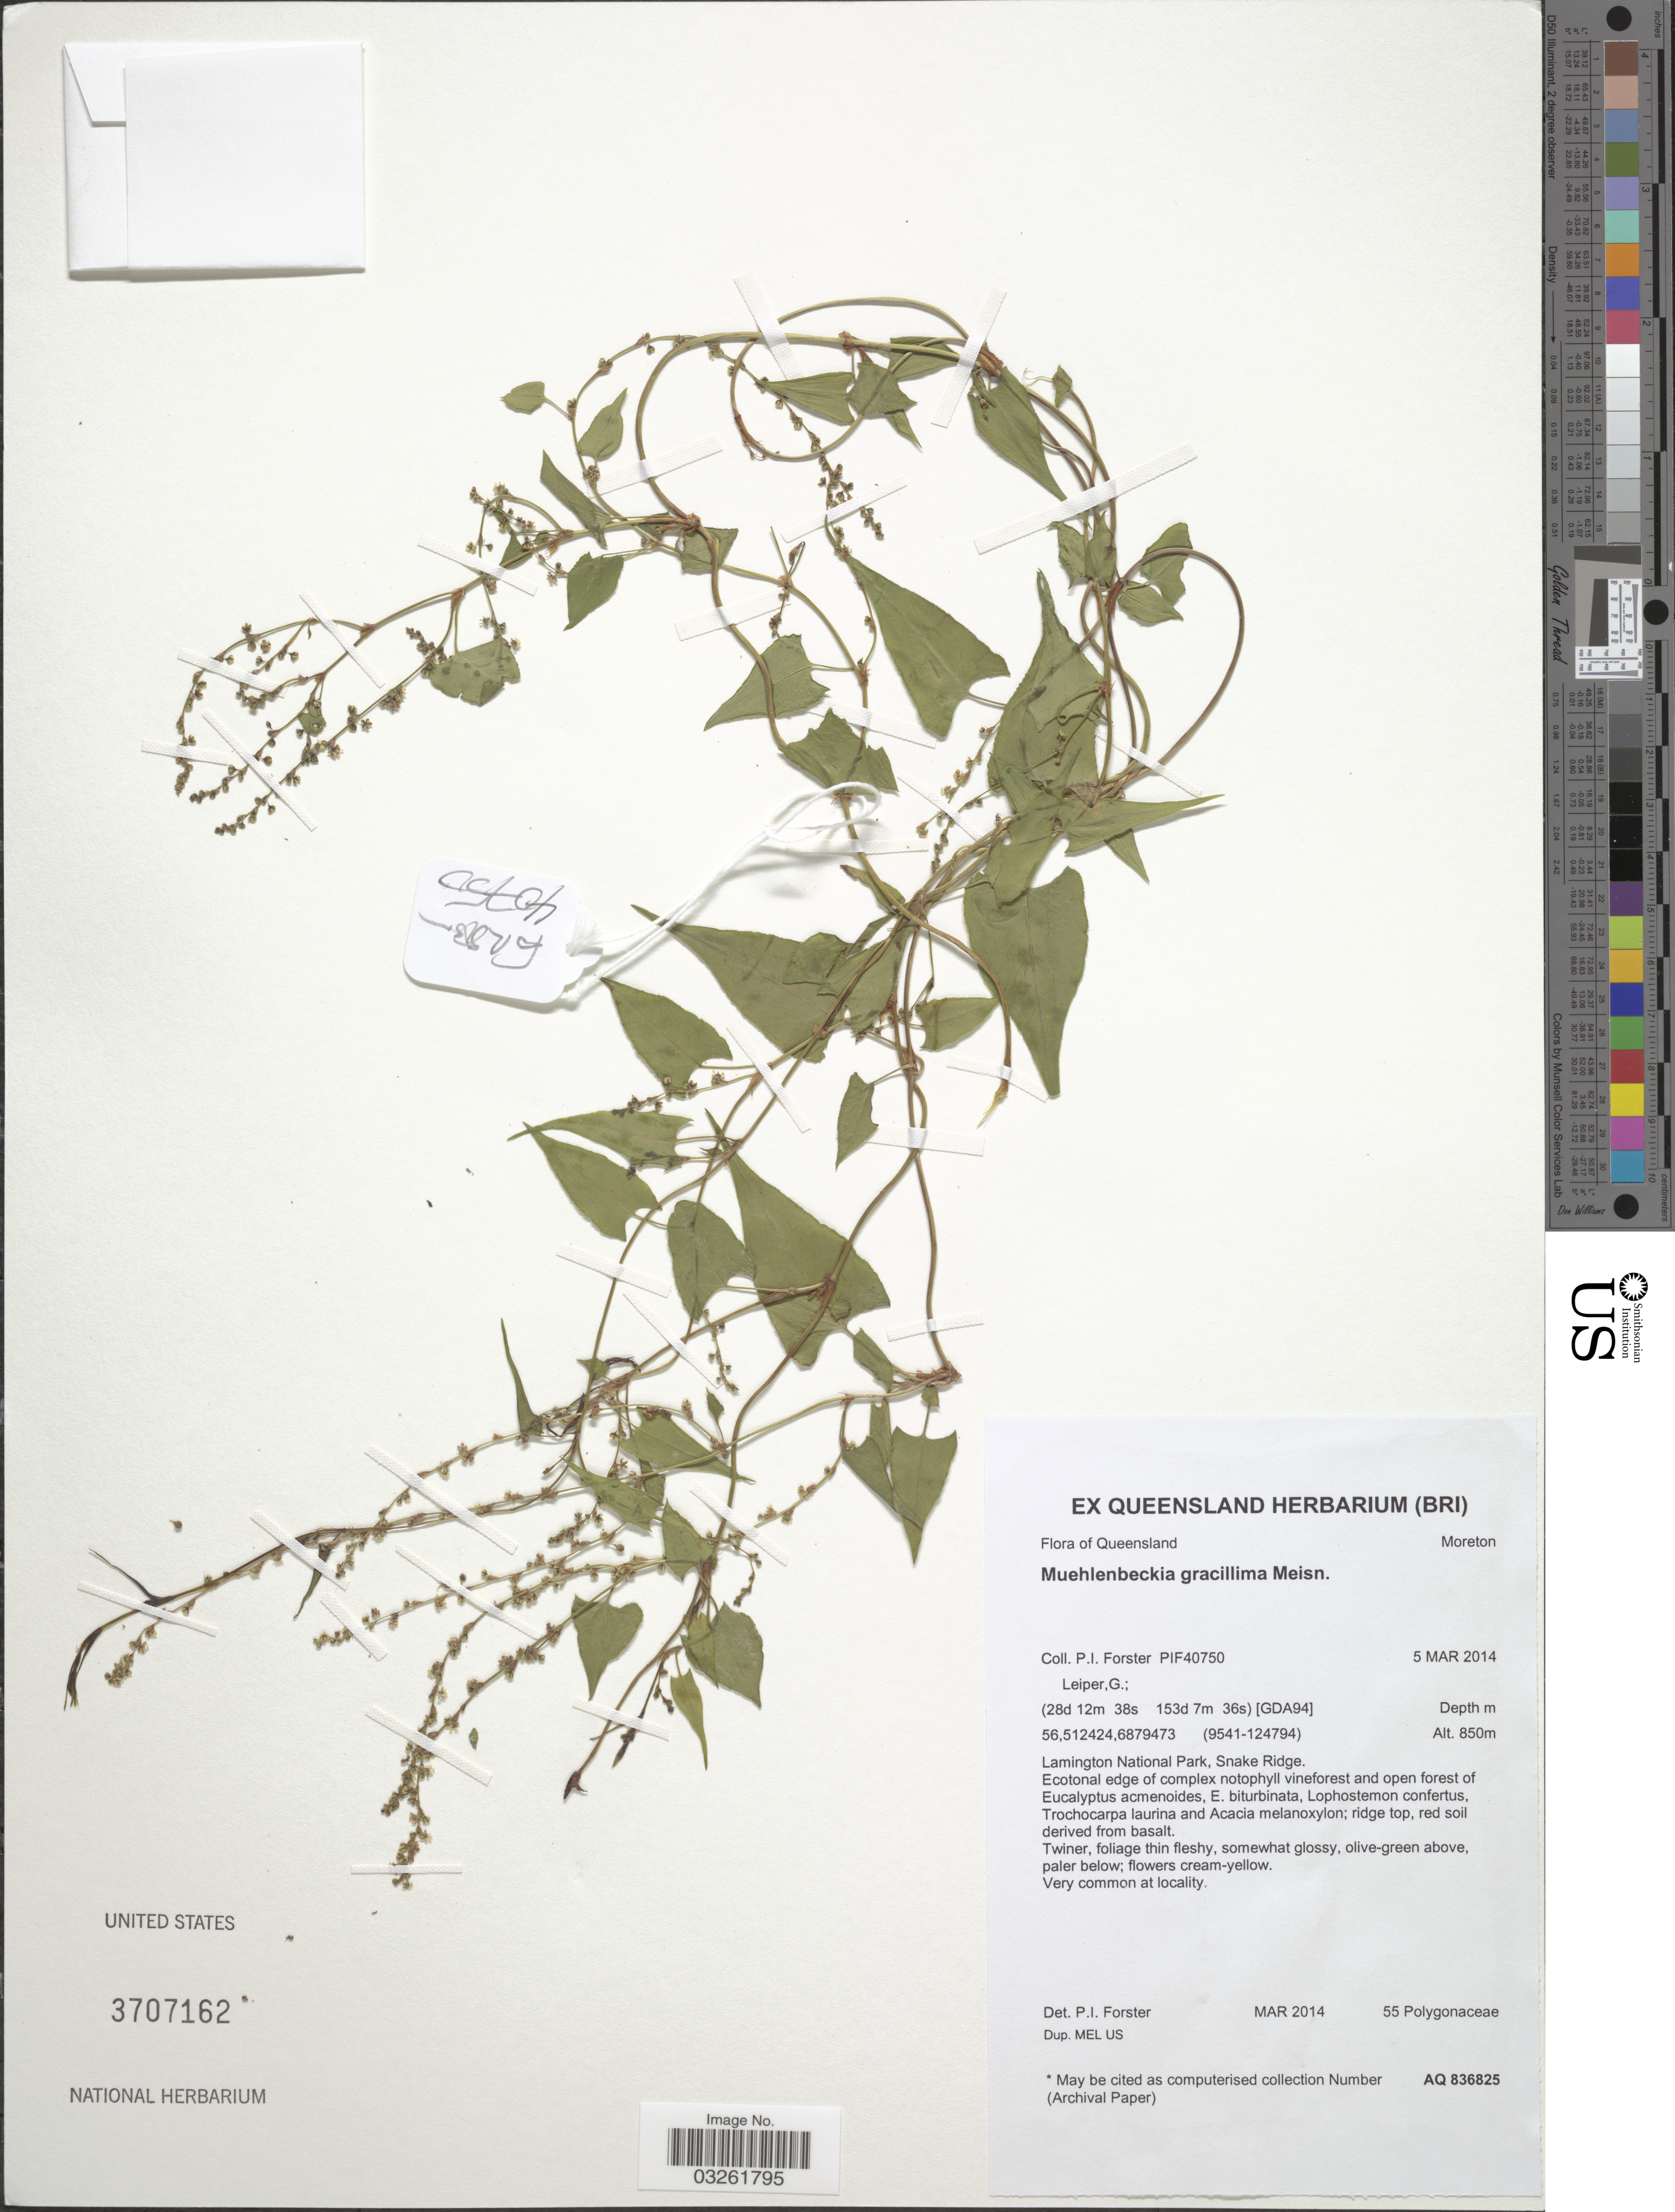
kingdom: Plantae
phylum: Tracheophyta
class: Magnoliopsida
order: Caryophyllales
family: Polygonaceae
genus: Muehlenbeckia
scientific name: Muehlenbeckia gracillima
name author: Meisn.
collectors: P. Foster & G. Leiper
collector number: PIF40750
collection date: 2014-03-05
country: Australia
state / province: Queensland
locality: Lamington National Park, Snake Ridge.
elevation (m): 850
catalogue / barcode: US 3707162